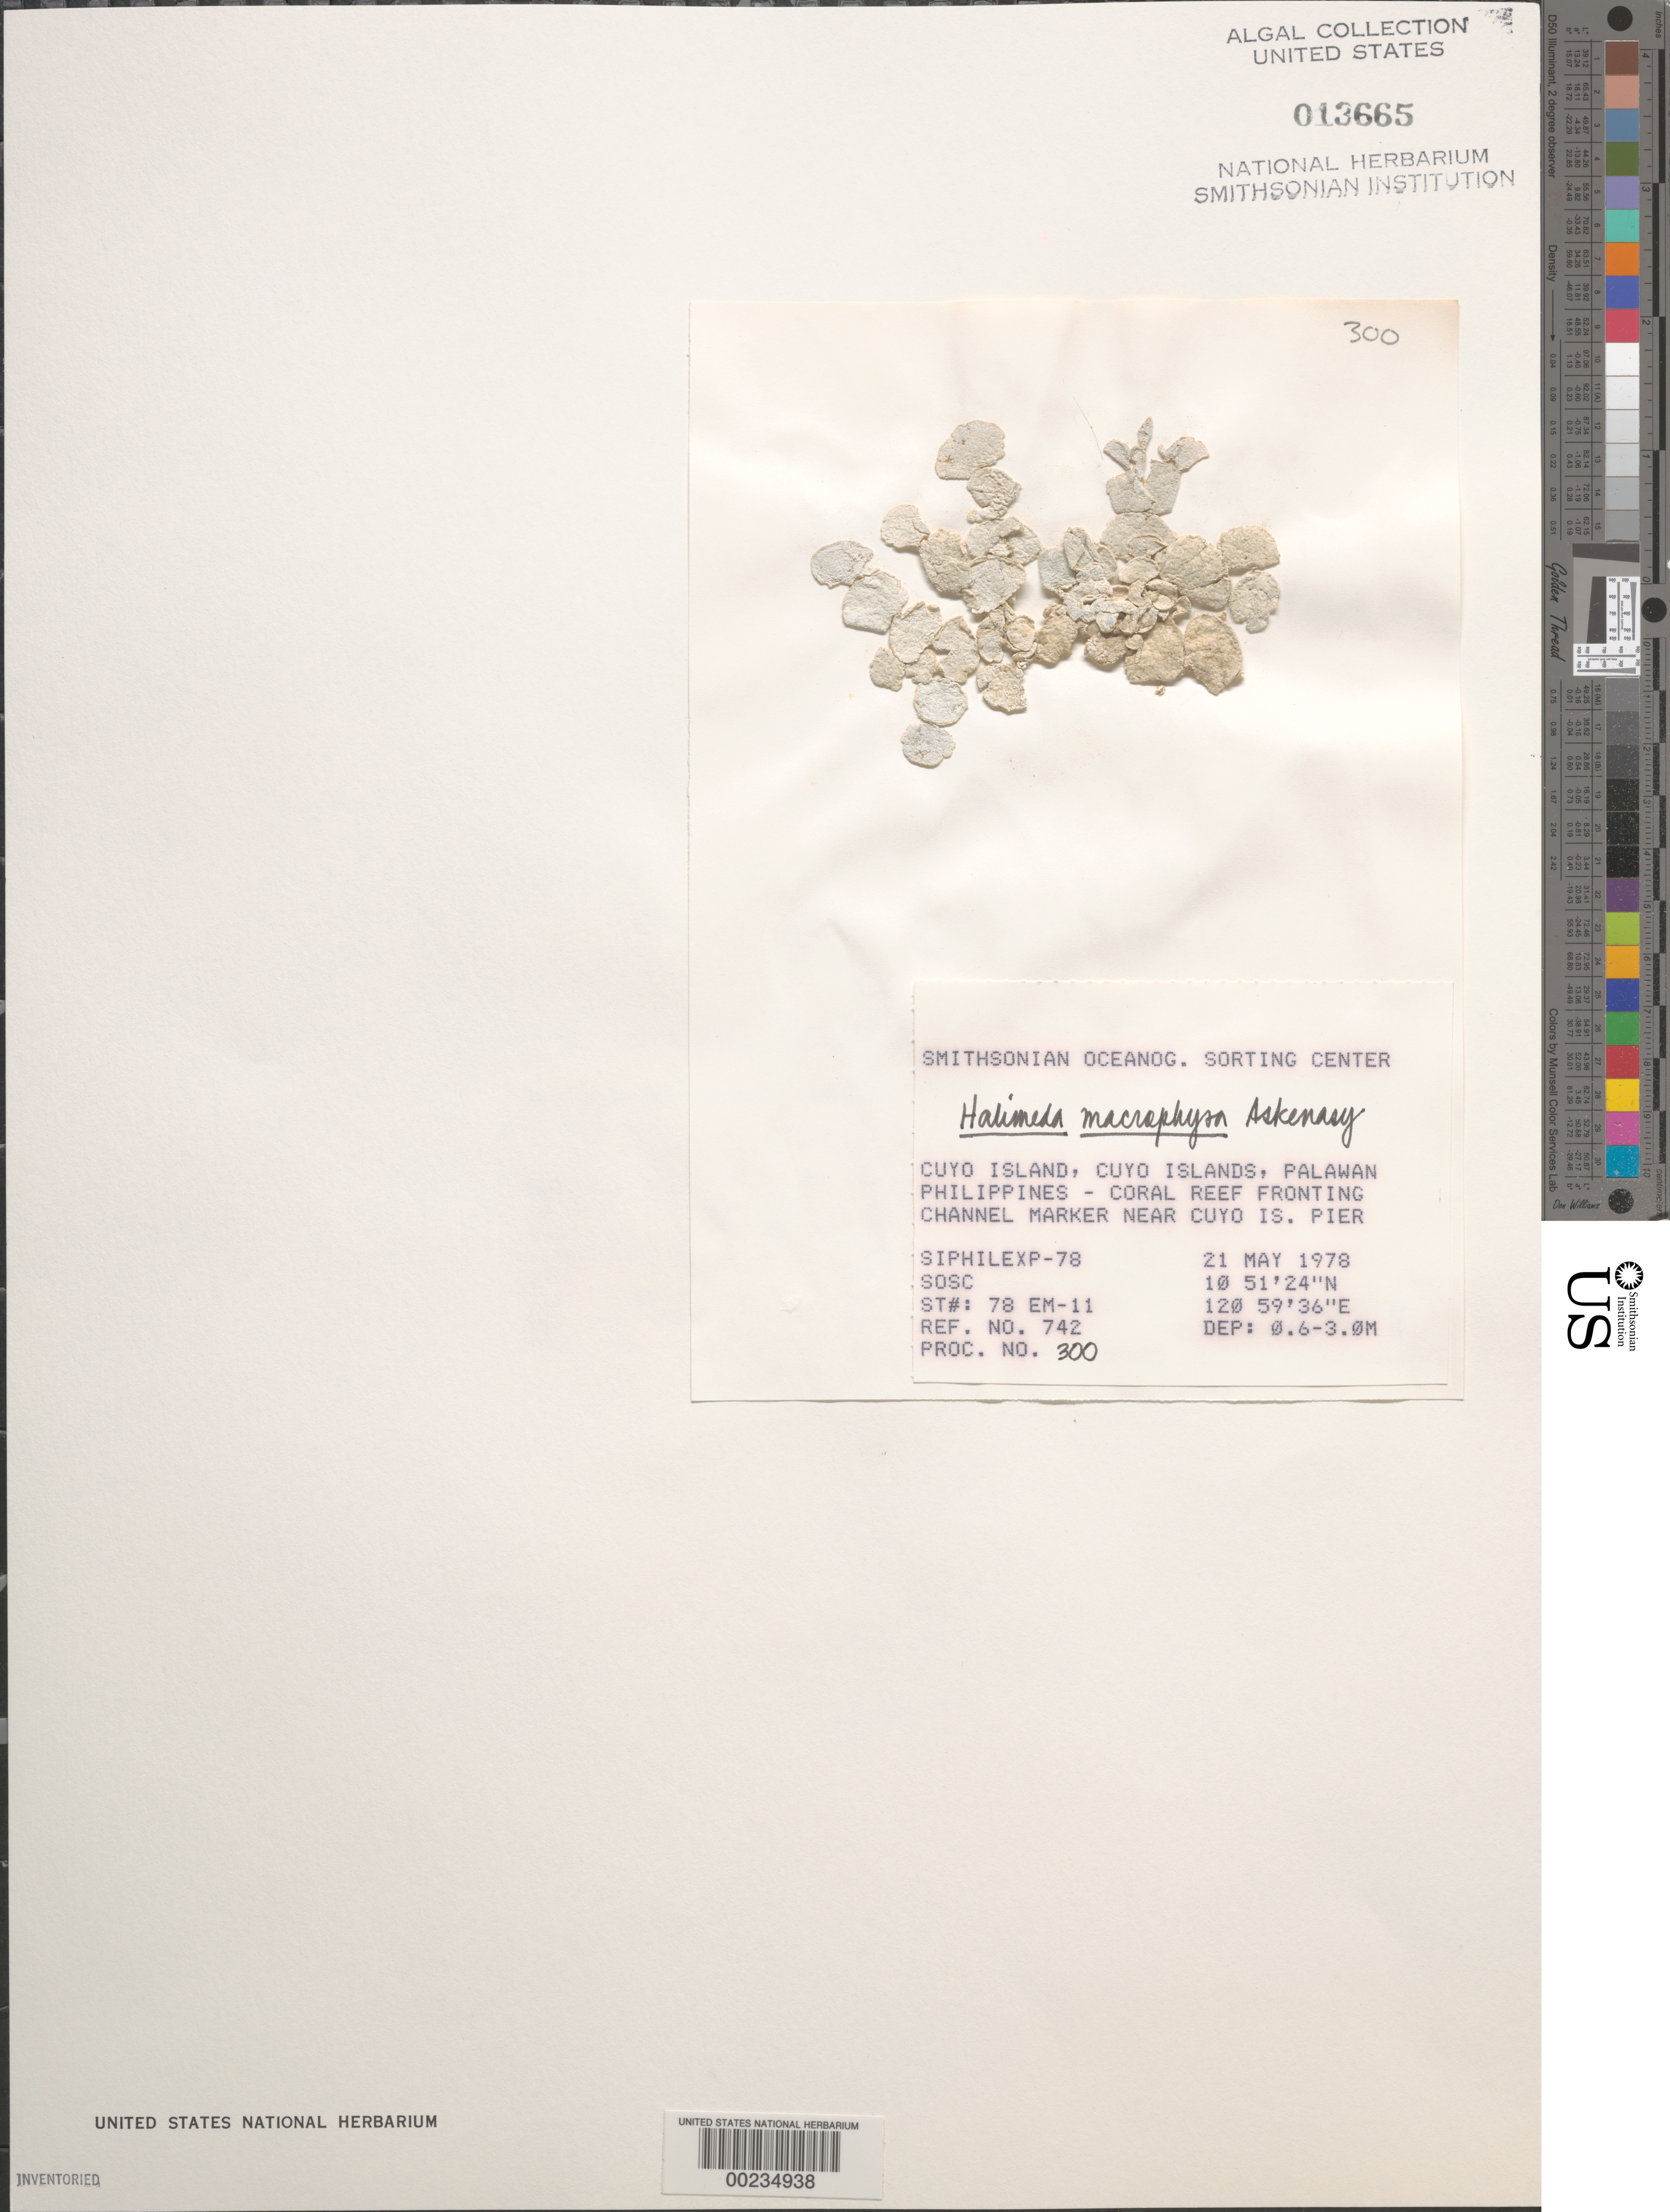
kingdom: Plantae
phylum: Chlorophyta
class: Ulvophyceae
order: Bryopsidales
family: Halimedaceae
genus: Halimeda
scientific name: Halimeda macrophysa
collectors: SOSC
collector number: Station 78 Em-11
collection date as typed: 21 May 1978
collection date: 1978-05-21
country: Philippines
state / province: Mimaropa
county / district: Palawan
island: Cuyo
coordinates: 10 51' 24" N, 120 59' 36" E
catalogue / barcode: US 13665